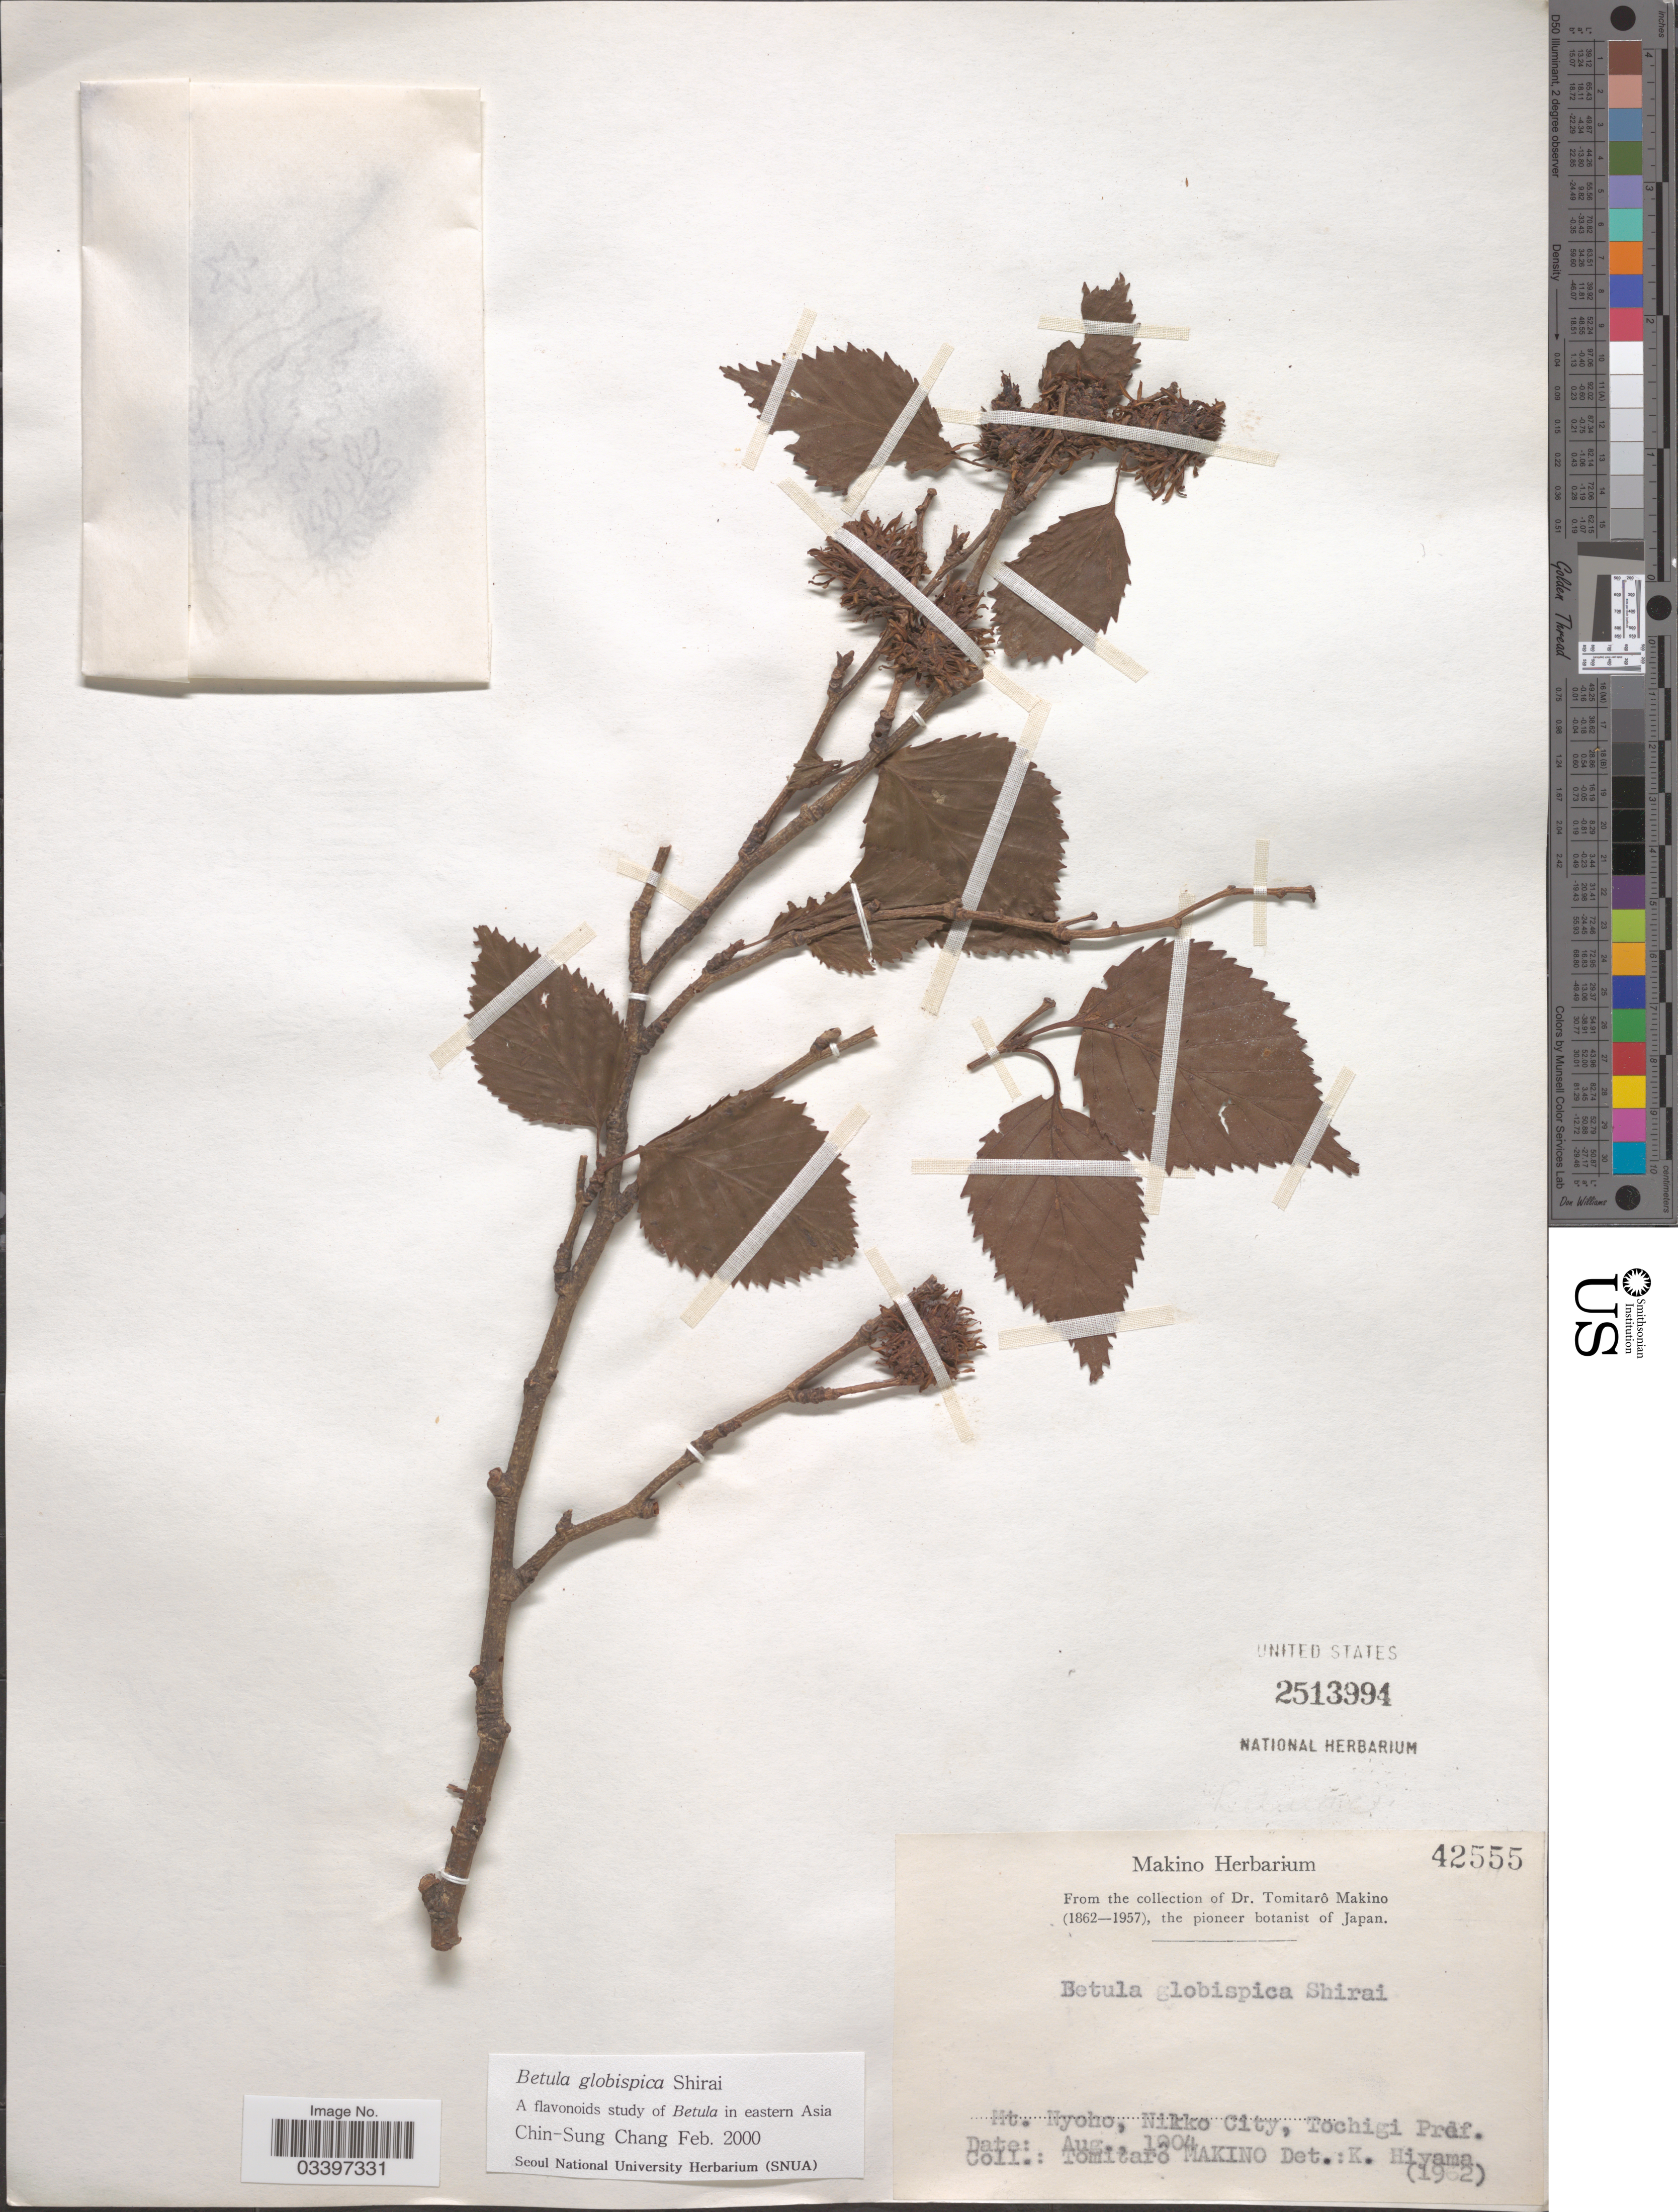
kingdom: Plantae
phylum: Tracheophyta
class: Magnoliopsida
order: Fagales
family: Betulaceae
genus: Betula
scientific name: Betula globispica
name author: Shirai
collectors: T. Makino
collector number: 42555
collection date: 1904-08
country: Japan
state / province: Totigi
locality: Mt. Nyoho, Nikko City, Tochigi Pref.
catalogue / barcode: US 2513994